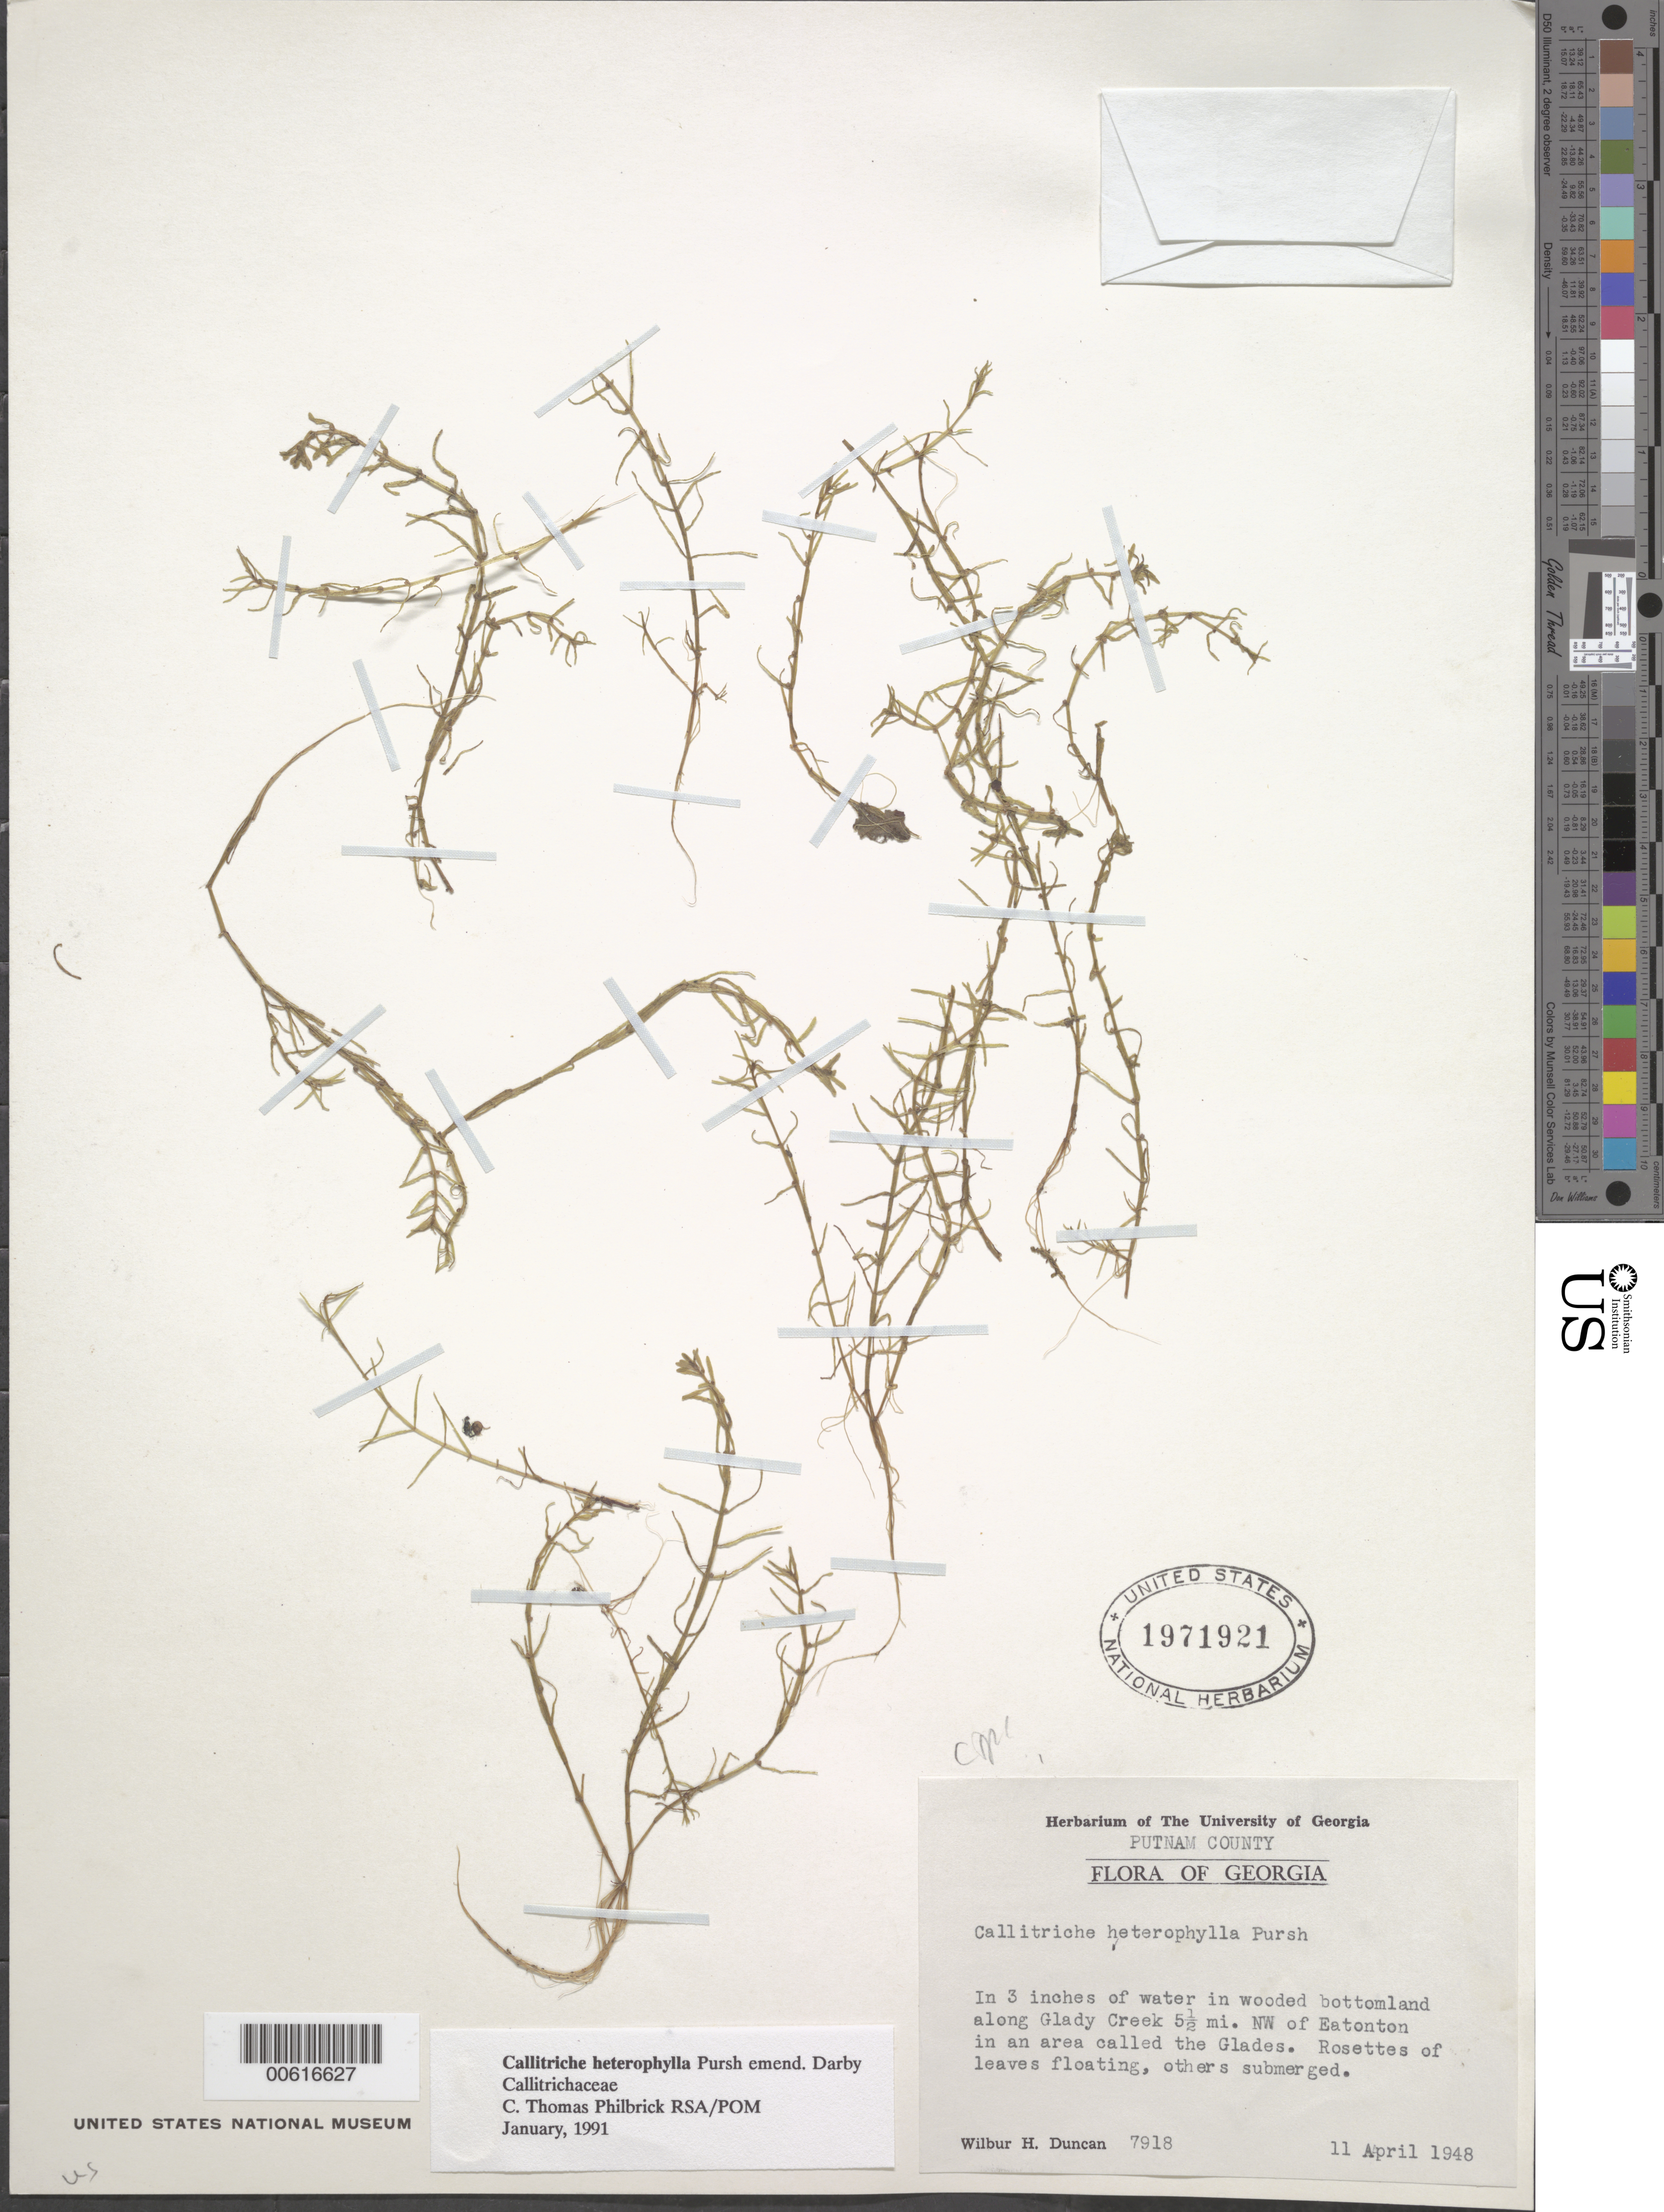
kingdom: Plantae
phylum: Tracheophyta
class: Magnoliopsida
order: Lamiales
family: Plantaginaceae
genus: Callitriche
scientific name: Callitriche heterophylla Pursh emend. Darby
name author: Pursh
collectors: W. H. Duncan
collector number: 7918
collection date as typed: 11 Apr 1948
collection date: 1948-04-11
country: United States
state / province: Georgia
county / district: Putnam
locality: Along Glady Creek, NW of Eatonton, called the Glades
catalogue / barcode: US 1971921